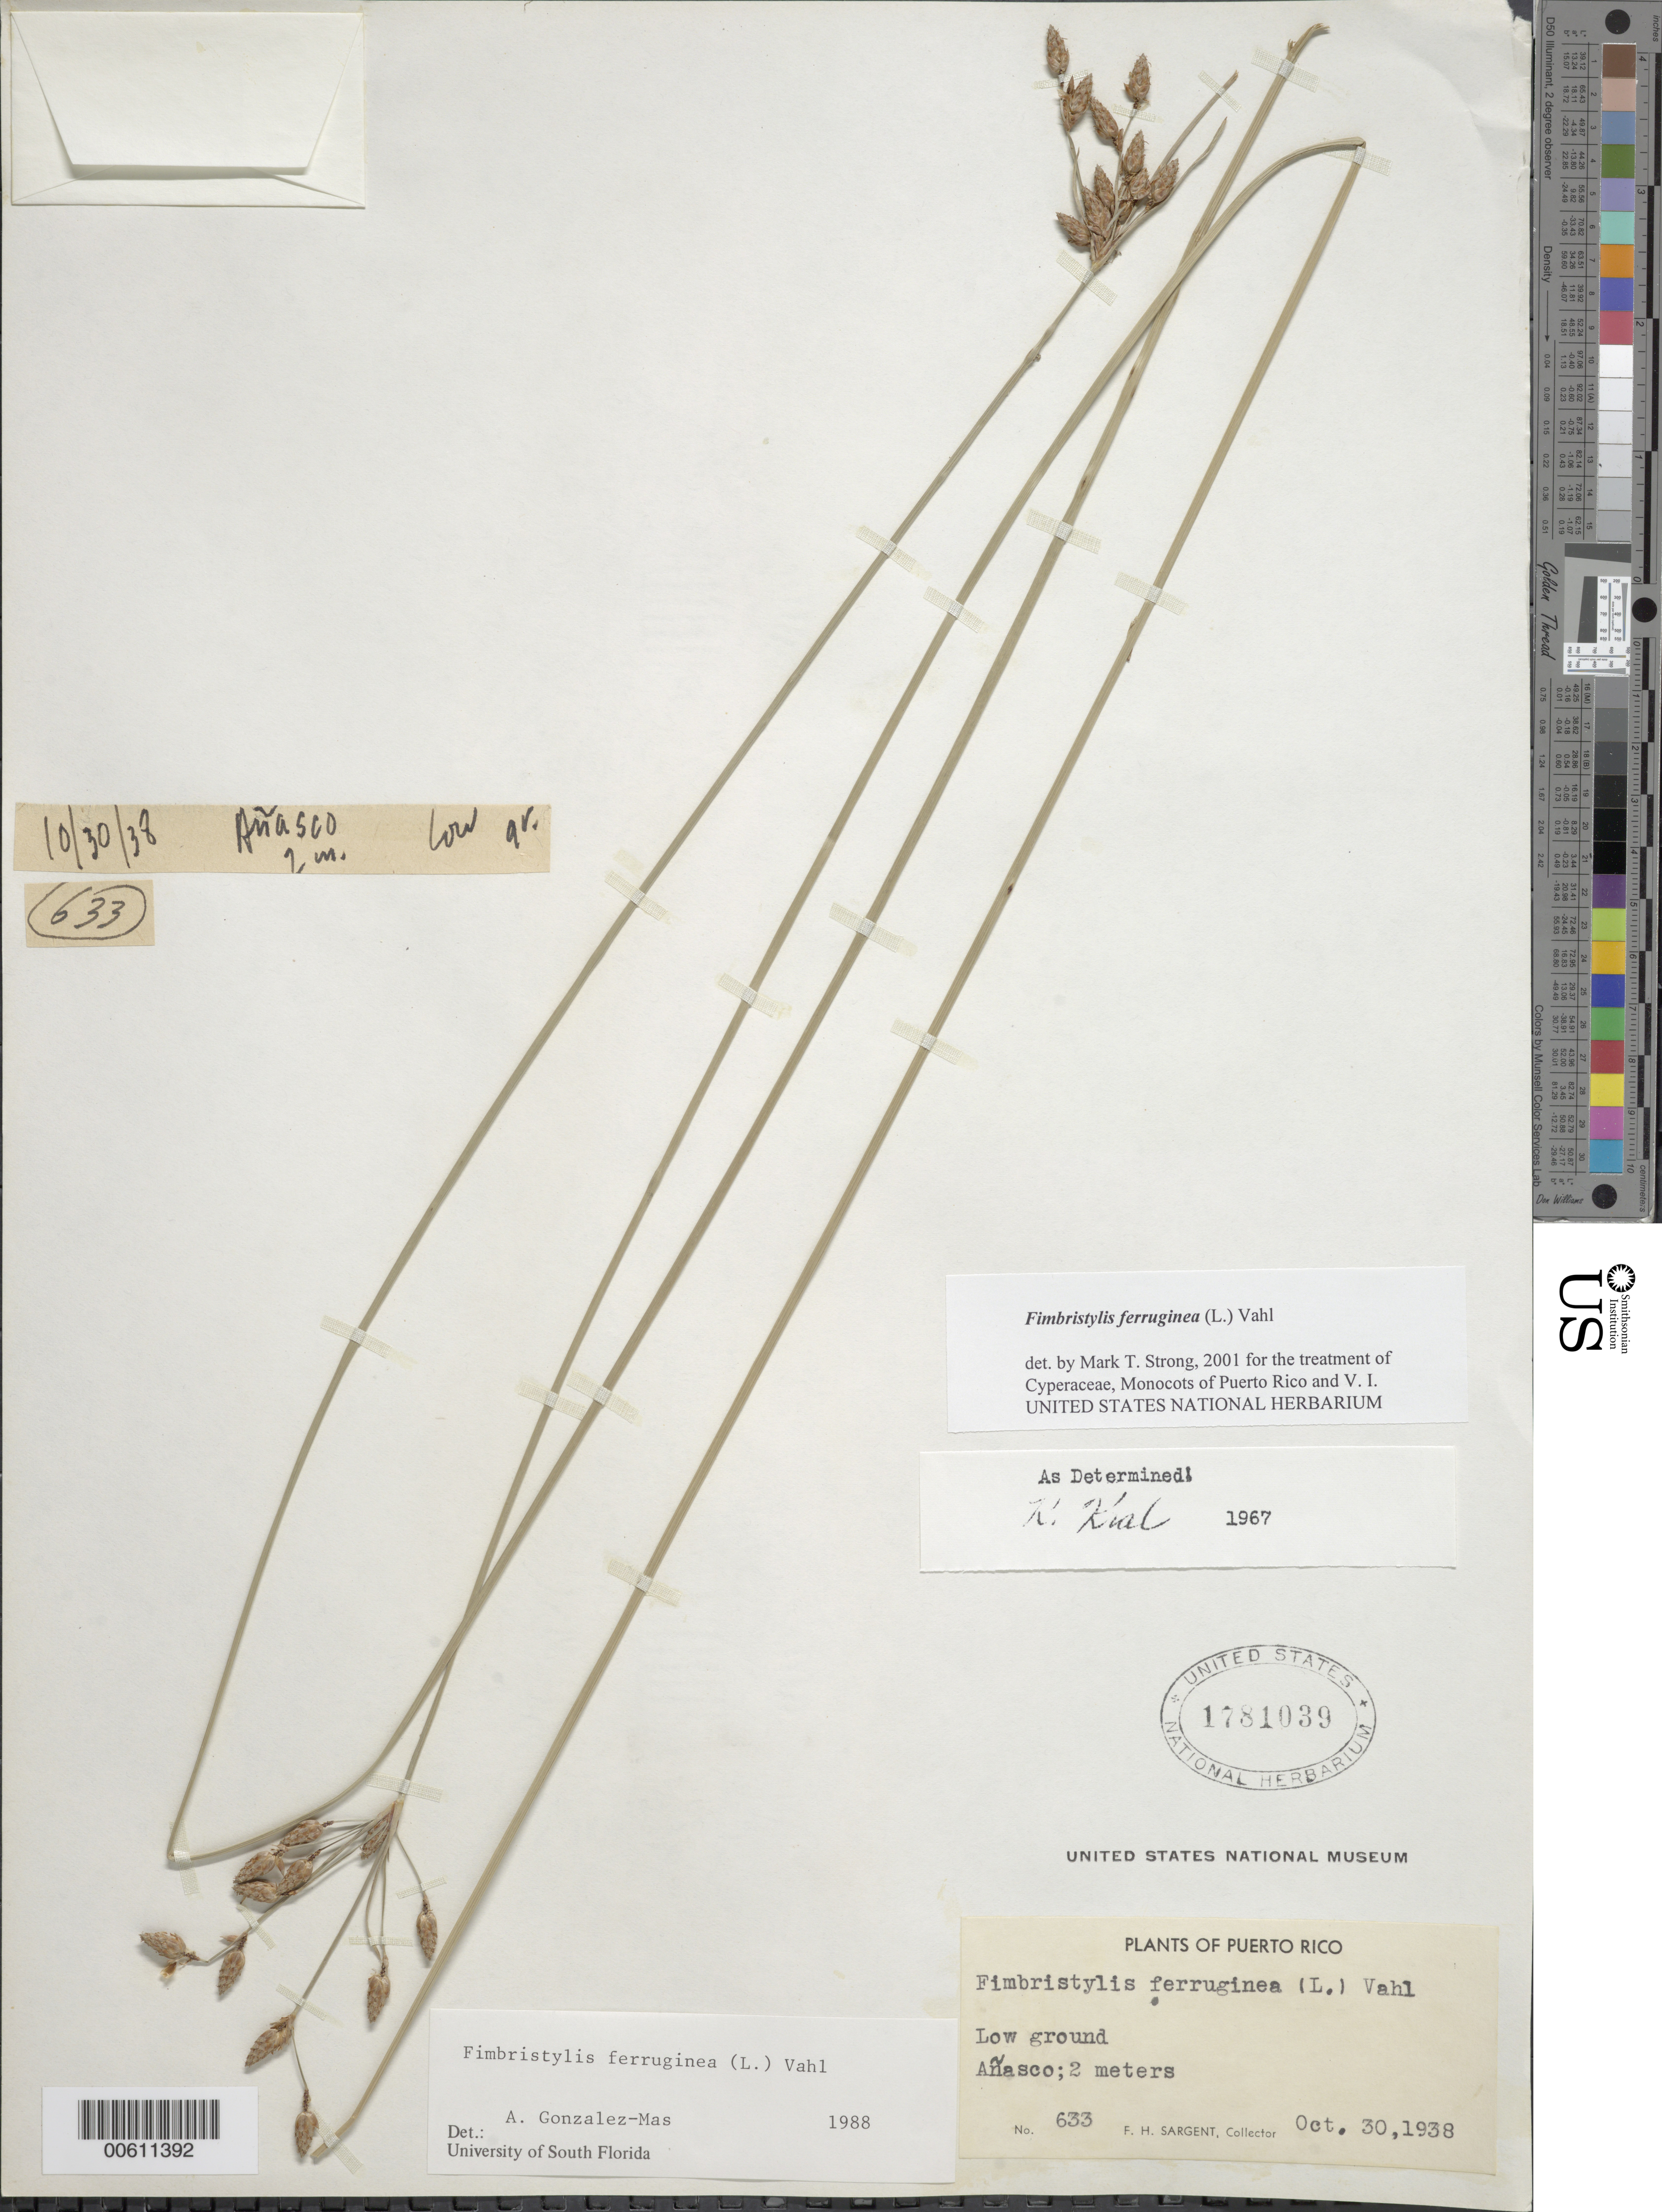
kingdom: Plantae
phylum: Tracheophyta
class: Liliopsida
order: Poales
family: Cyperaceae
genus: Fimbristylis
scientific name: Fimbristylis ferruginea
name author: (L.) Vahl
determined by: Strong, M. T., (US), Smithsonian Institution - National Museum of Natural History (UNITED STATES)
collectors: F. H. Sargent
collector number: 633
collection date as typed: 30 Oct 1938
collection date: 1938-10-30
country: Puerto Rico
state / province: Añasco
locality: Añasco.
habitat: Low ground.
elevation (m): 2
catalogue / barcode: US 1781039